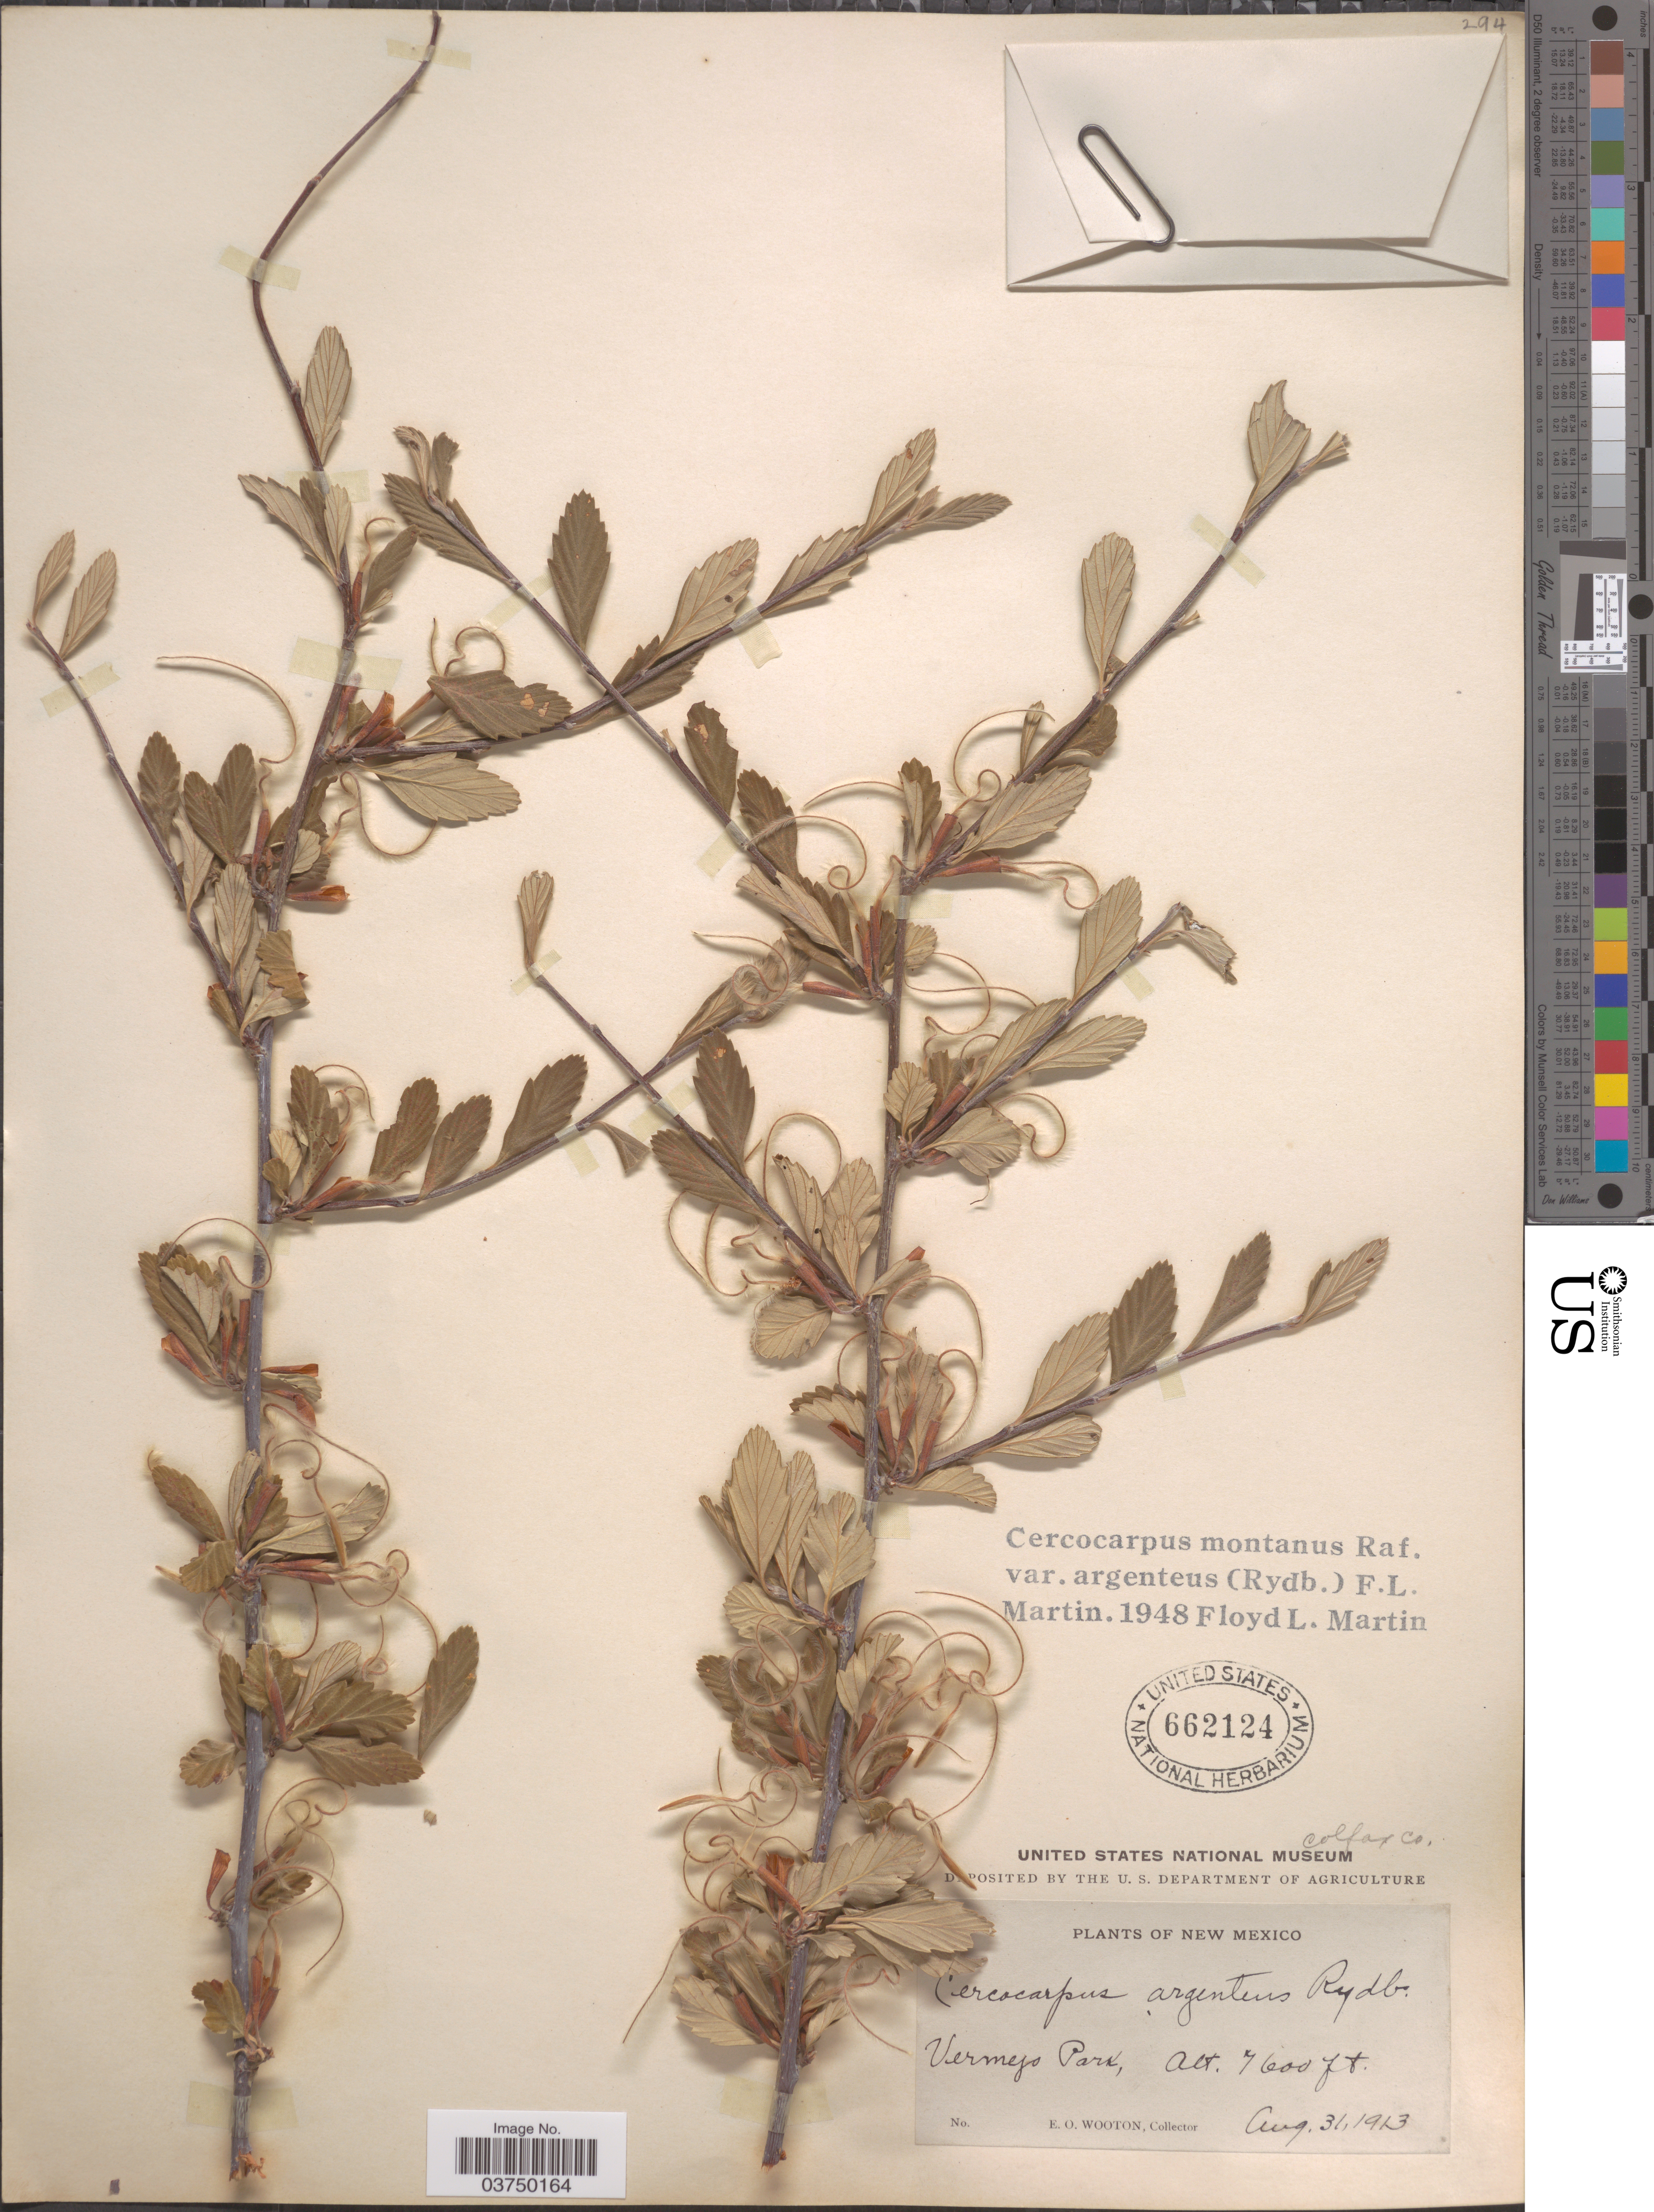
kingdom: Plantae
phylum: Tracheophyta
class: Magnoliopsida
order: Rosales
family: Rosaceae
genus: Cercocarpus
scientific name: Cercocarpus montanus var. argenteus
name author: (Rydb.) F.L. Martin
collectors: E. O. Wooton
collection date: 1913-08-31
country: United States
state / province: New Mexico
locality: Vermejo Park. Colfax Co.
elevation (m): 2316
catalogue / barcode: US 662124